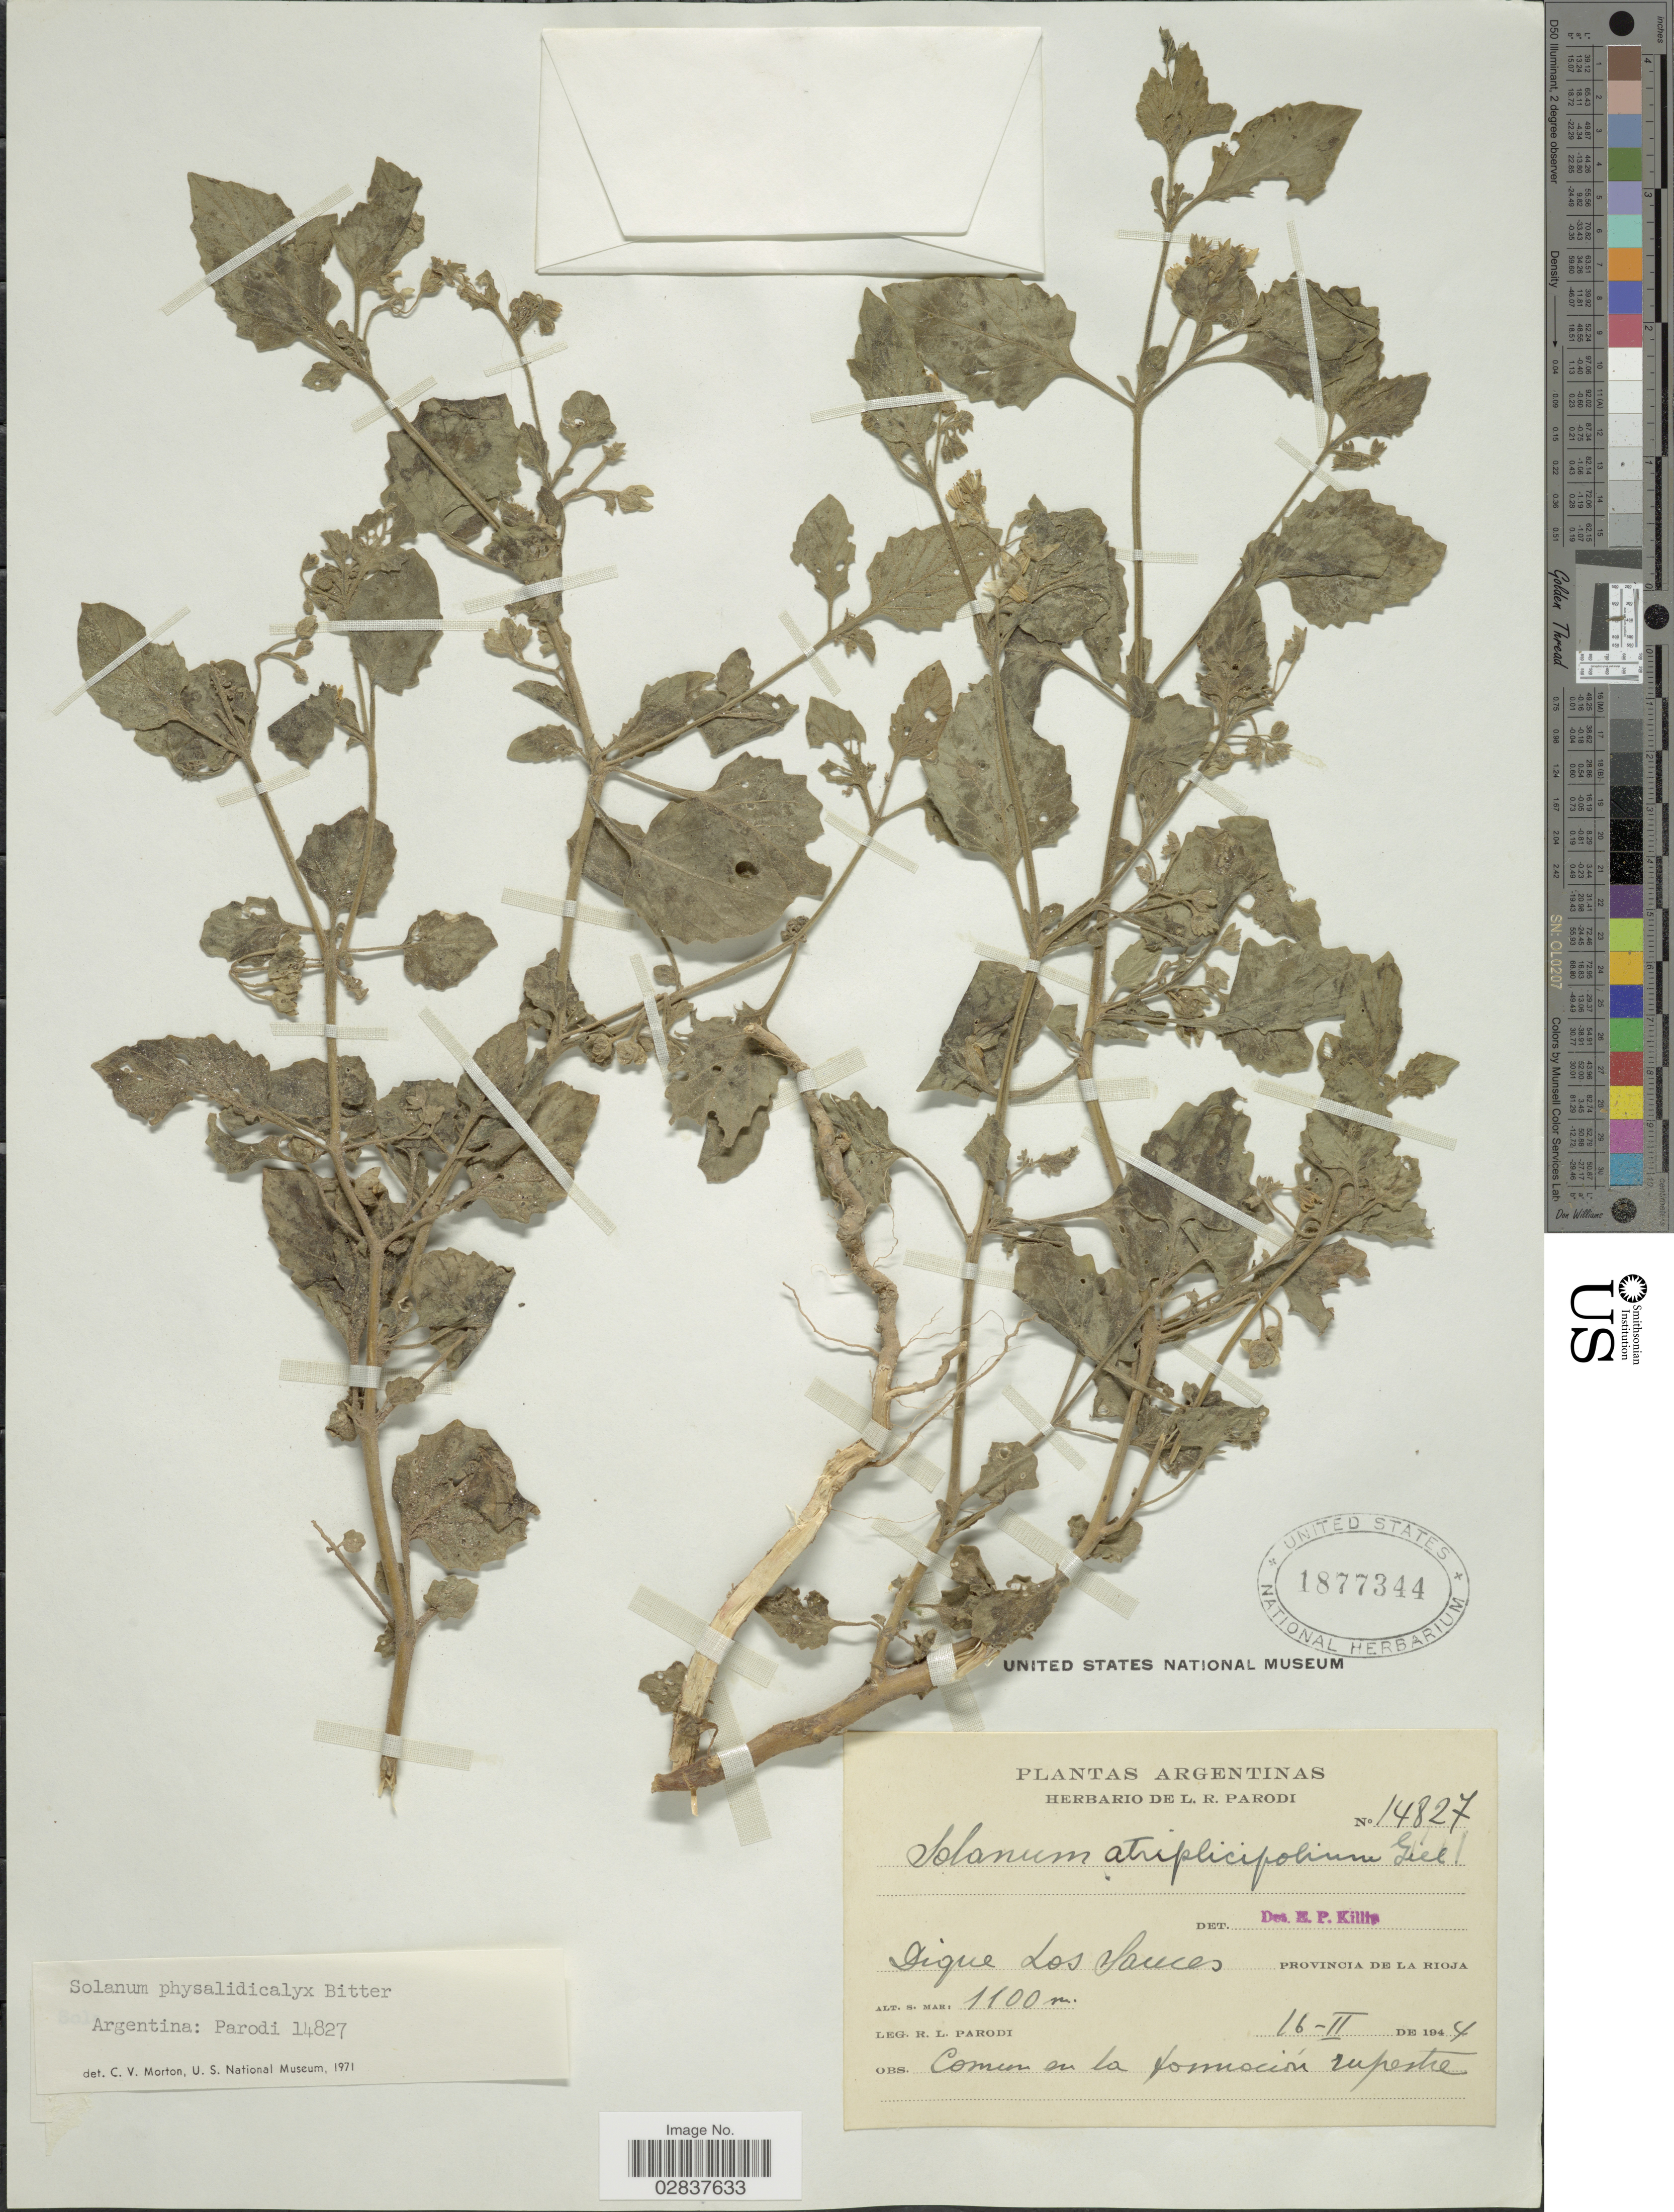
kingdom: Plantae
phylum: Tracheophyta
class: Magnoliopsida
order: Solanales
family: Solanaceae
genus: Solanum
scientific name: Solanum physalifolium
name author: Rusby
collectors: L. R. Parodi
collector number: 14827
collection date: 1944-02-16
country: Argentina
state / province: La Rioja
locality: Dique Los Sauces.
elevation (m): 1100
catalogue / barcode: US 1877344